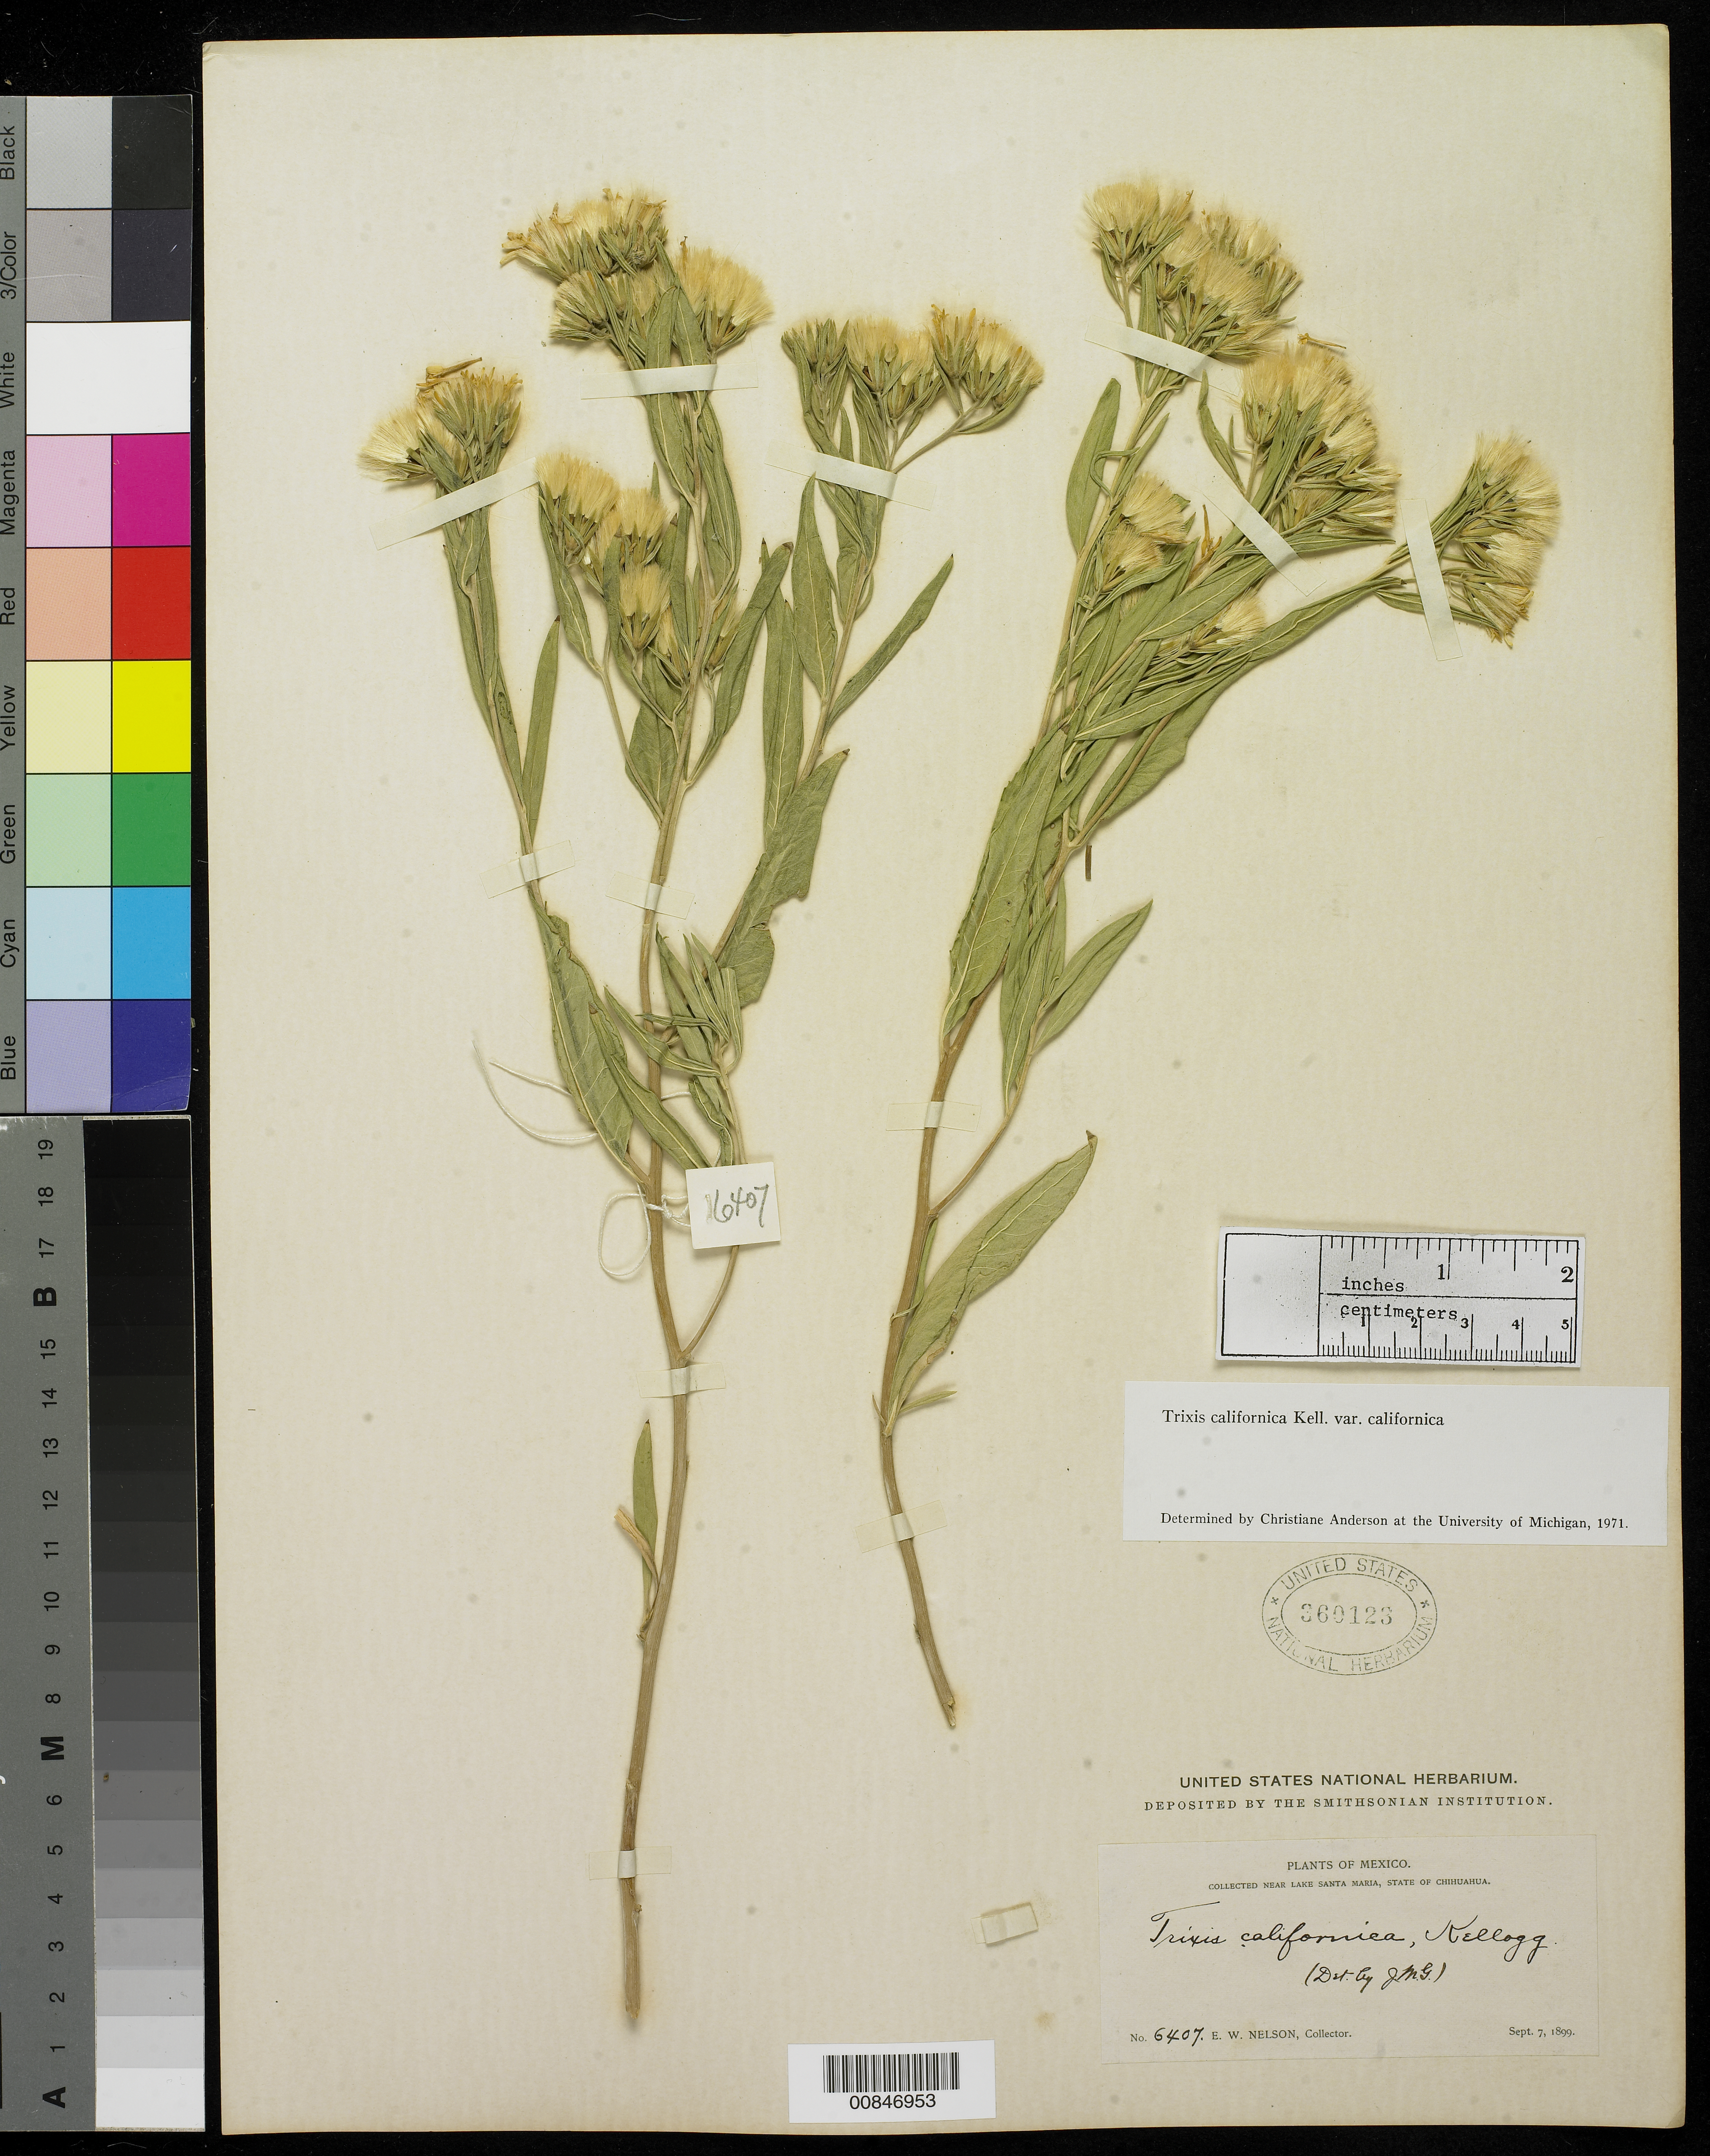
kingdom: Plantae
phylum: Tracheophyta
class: Magnoliopsida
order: Asterales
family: Asteraceae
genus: Trixis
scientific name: Trixis californica var. californica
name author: Kellogg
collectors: E. W. Nelson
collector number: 6407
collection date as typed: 07 Sep 1899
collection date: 1899-09-07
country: Mexico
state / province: Chihuahua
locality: Near Lake Santa Maria, Chihuahua.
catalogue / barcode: US 360123